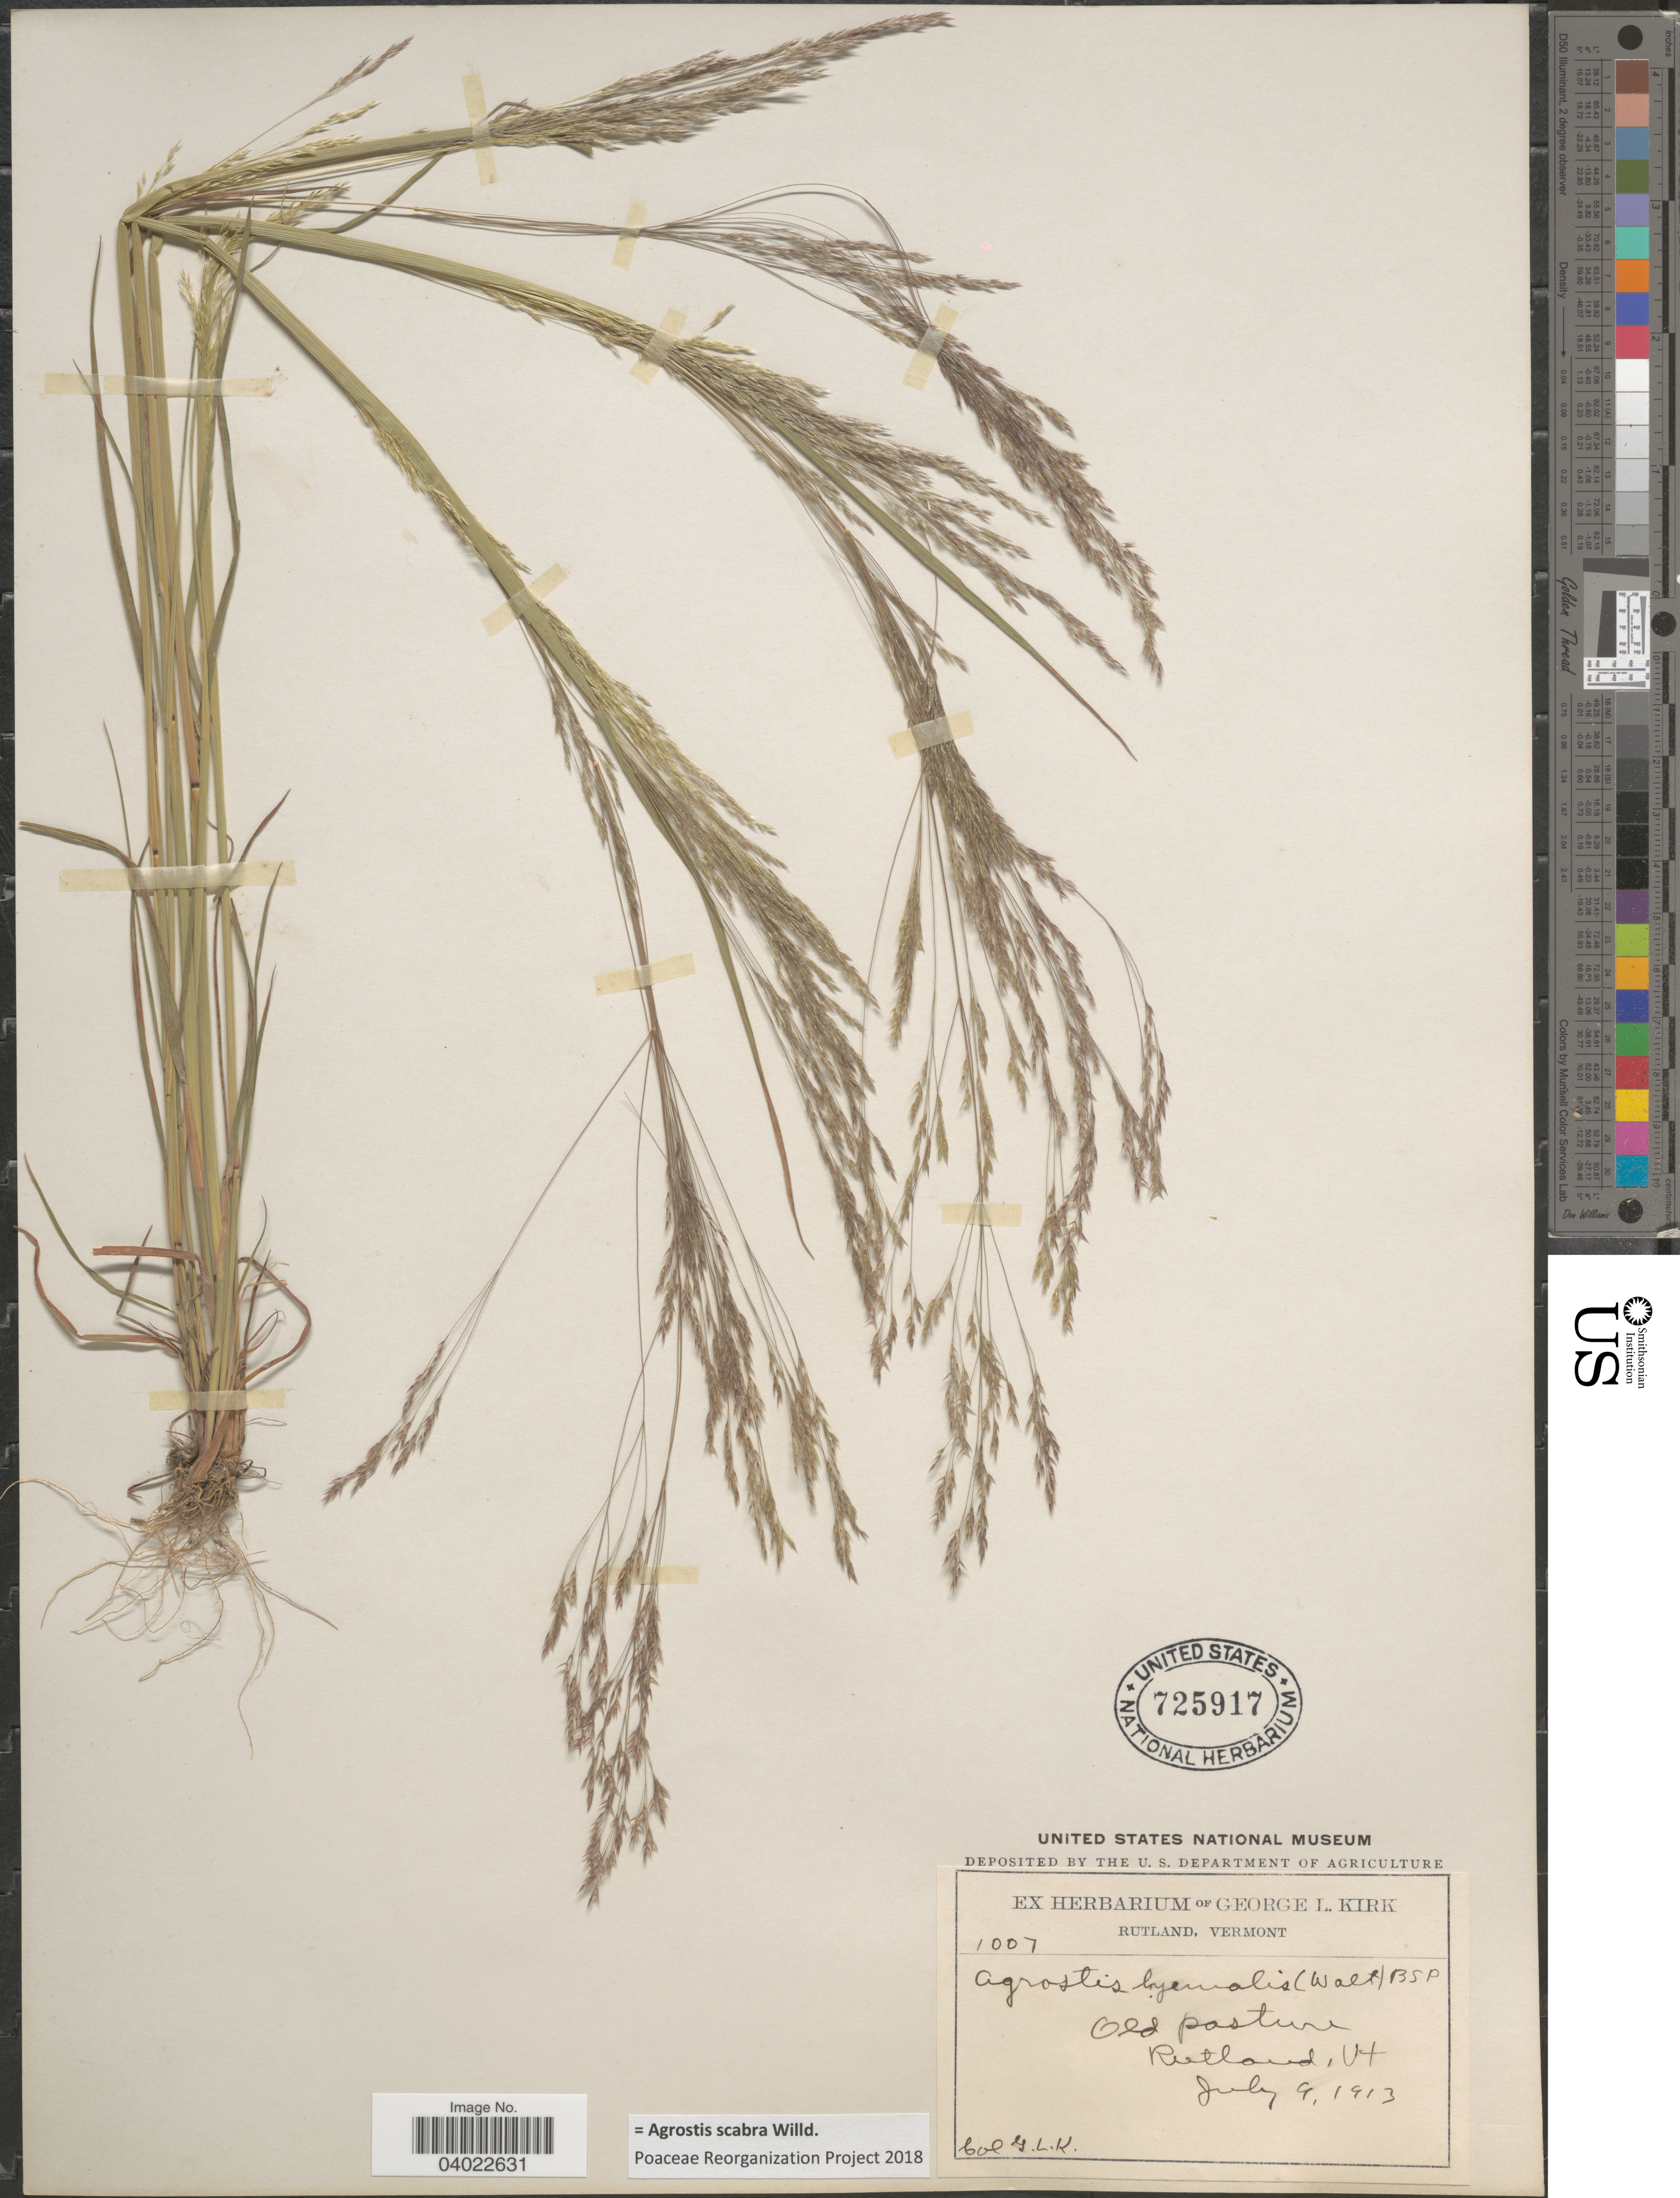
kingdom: Plantae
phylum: Tracheophyta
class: Liliopsida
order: Poales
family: Poaceae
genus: Agrostis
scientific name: Agrostis scabra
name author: Willd.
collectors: G. Kirk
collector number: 1007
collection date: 1913-07-09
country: United States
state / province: Vermont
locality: Rutland.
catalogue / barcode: US 725917